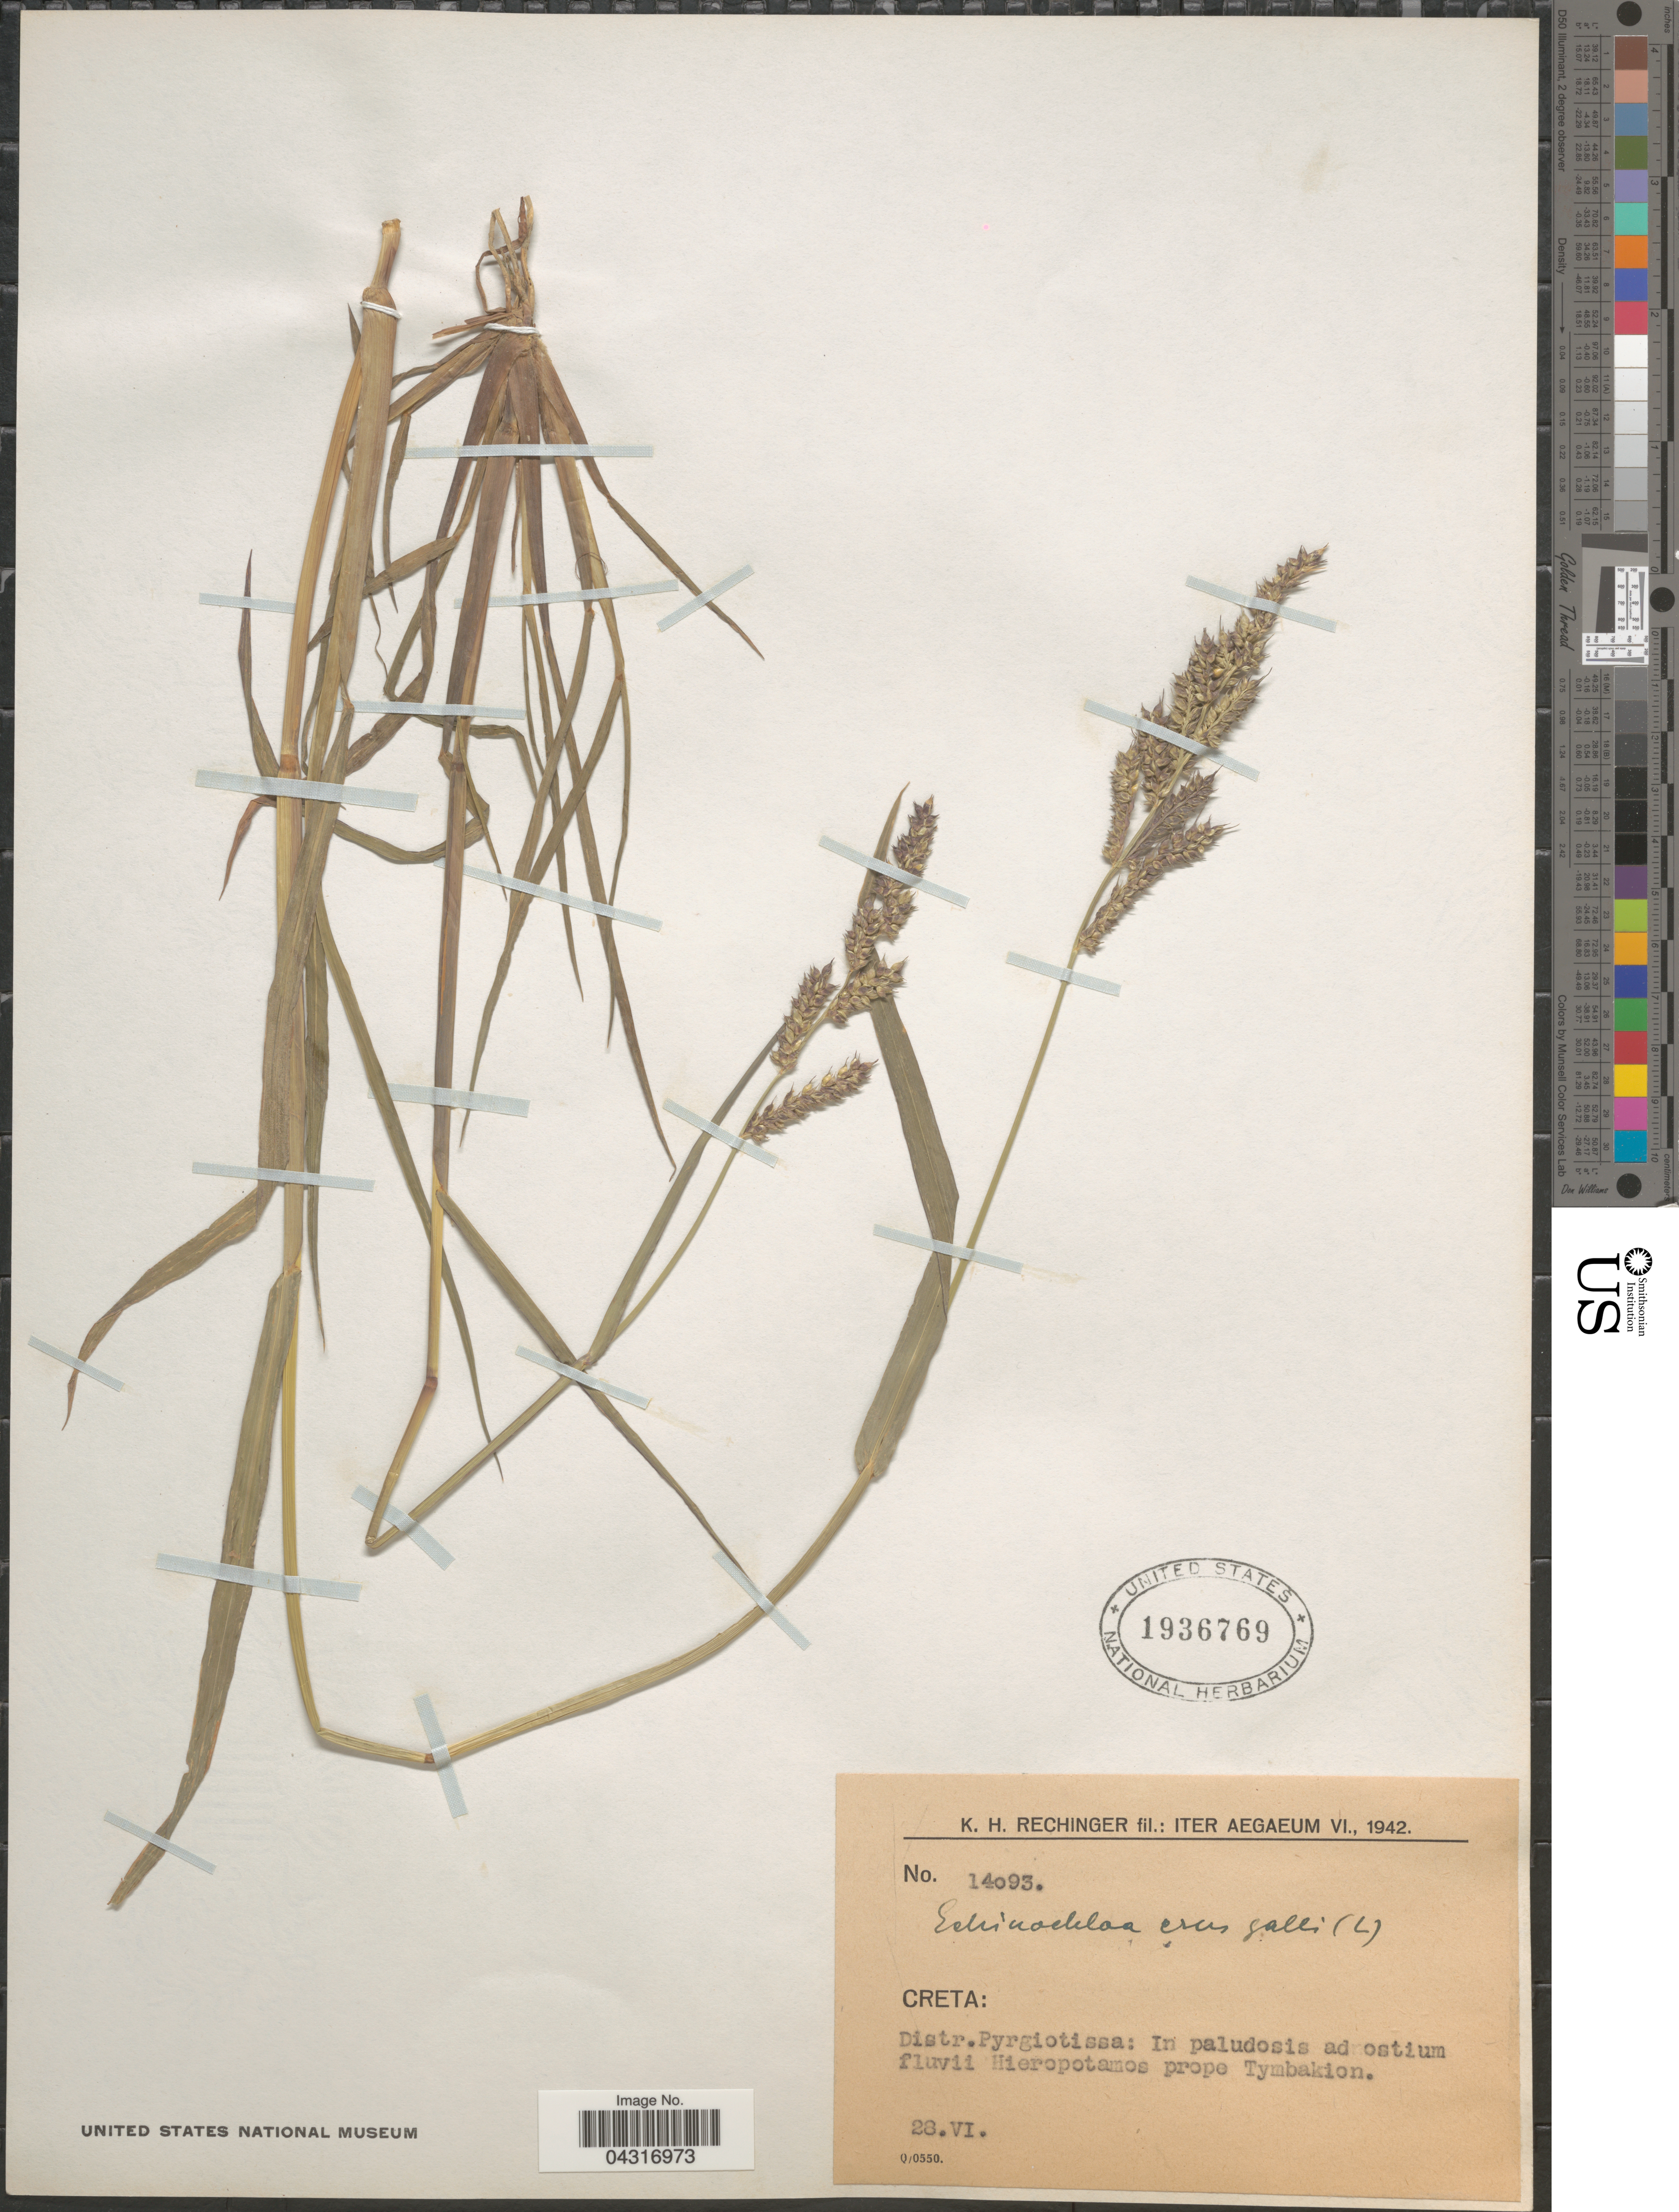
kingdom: Plantae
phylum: Tracheophyta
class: Liliopsida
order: Poales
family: Poaceae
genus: Echinochloa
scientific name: Echinochloa crus-galli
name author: (L.) P. Beauv.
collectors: K. H. Rechinger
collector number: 14093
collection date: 1942-06-28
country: Greece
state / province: Crete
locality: Iter Aegaeum VI., 1942. Creta: Distr. Pyrgiotissa: In paludosis ad ostium fluvii Hieropotamos prope Tymbakion.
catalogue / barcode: US 1936769